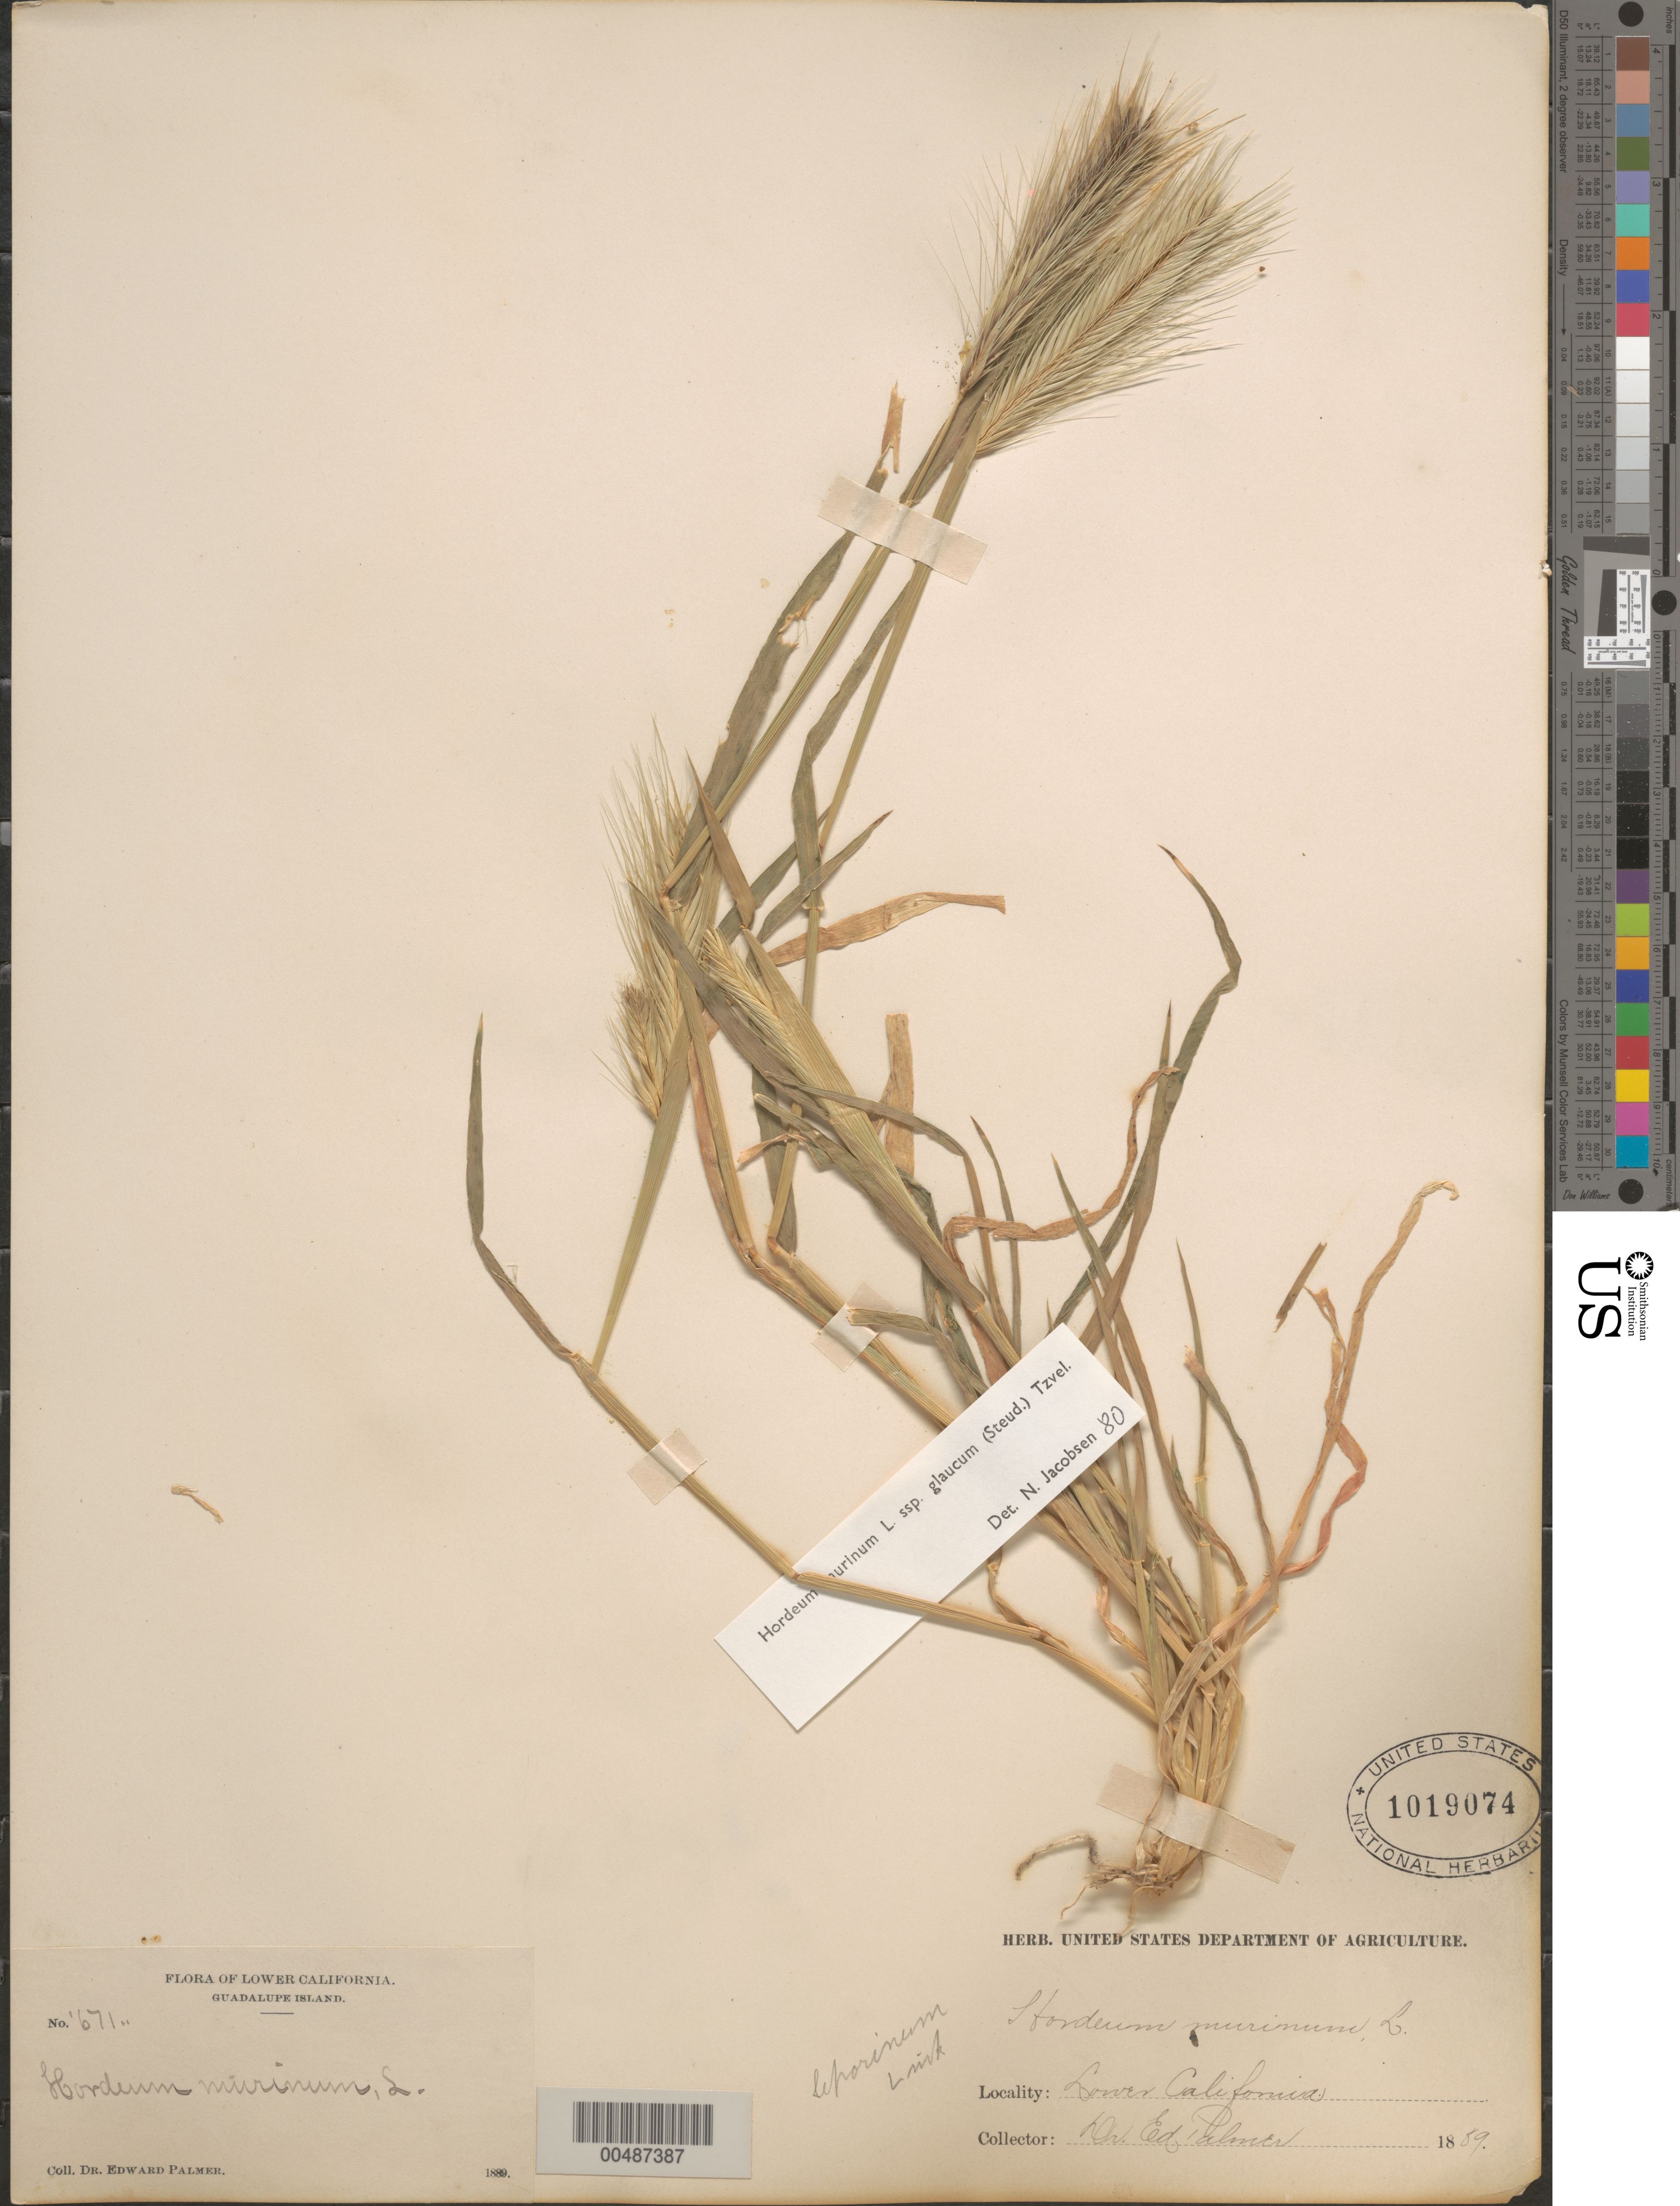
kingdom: Plantae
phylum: Tracheophyta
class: Liliopsida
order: Poales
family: Poaceae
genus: Hordeum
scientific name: Hordeum murinum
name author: L.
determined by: Jacobsen, N. H. G.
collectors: E. Palmer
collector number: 671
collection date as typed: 1889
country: Mexico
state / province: Baja California Norte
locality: Guadalupe Island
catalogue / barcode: US 1019074